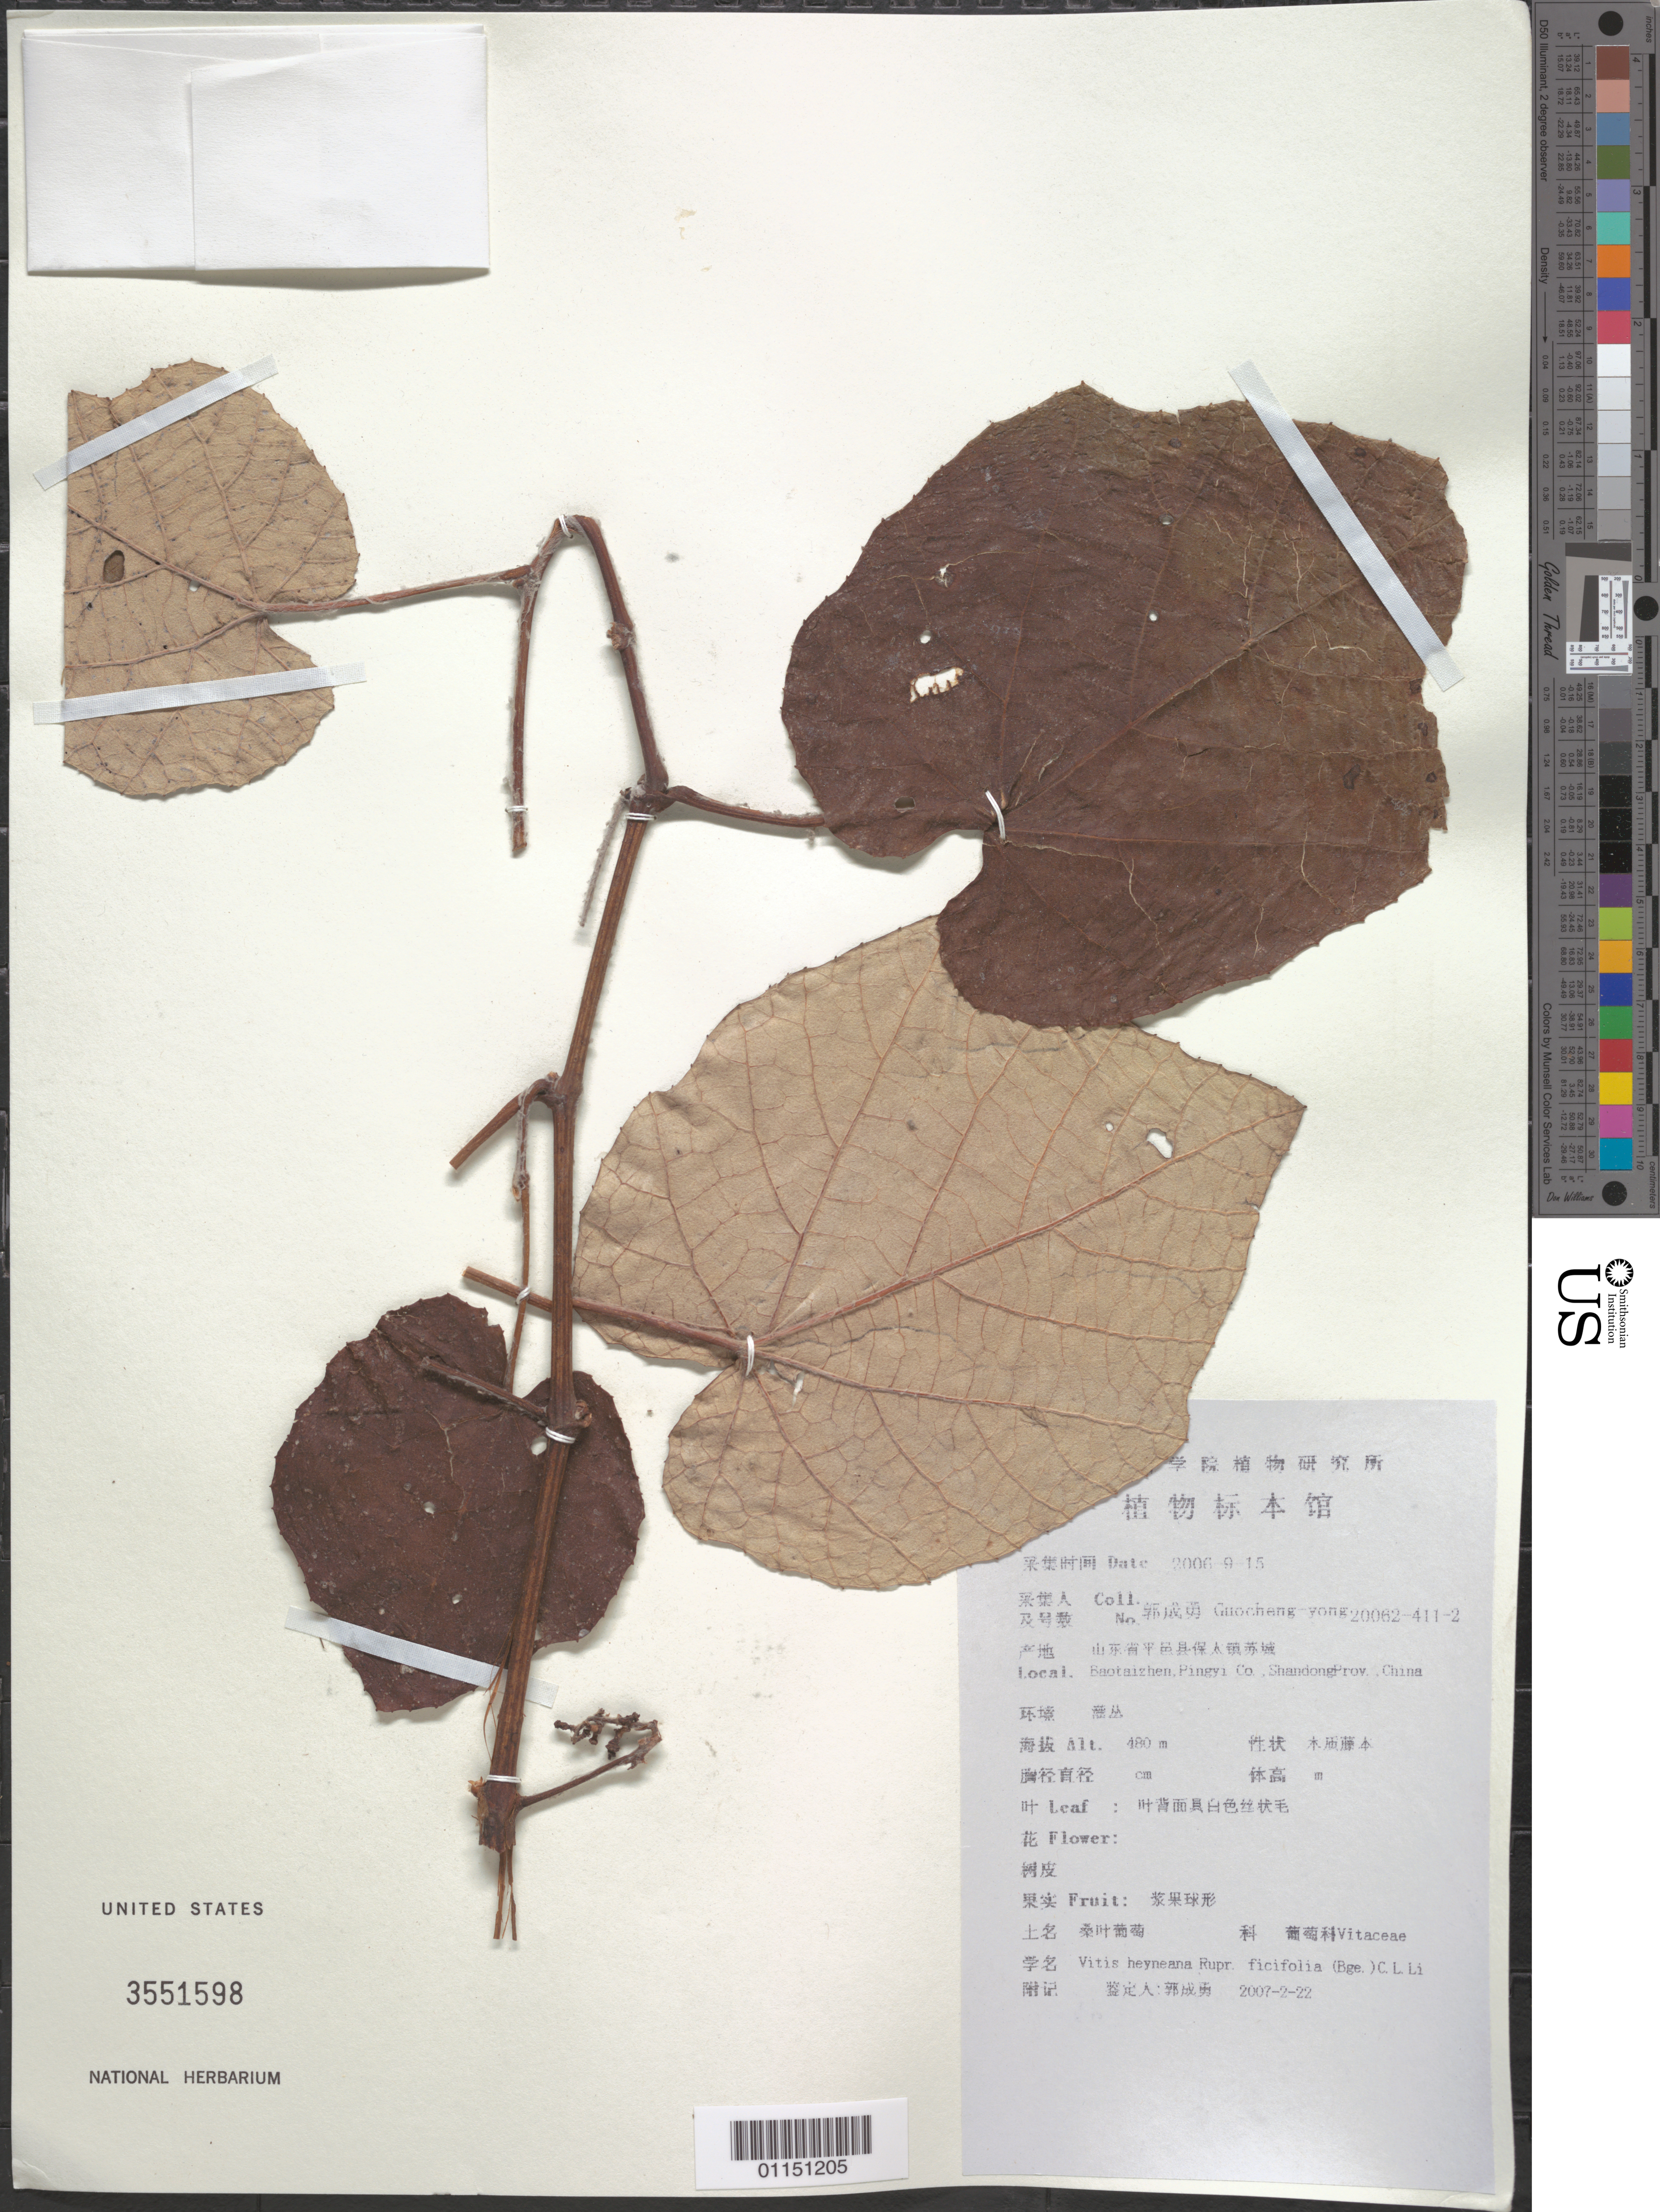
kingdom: Plantae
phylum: Tracheophyta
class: Magnoliopsida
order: Vitales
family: Vitaceae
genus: Vitis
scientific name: Vitis heyneana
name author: A. Roem. & Schult.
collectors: Guo cheng-yong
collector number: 20062-411-2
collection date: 2006-09-15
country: China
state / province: Shandong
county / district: Pingyi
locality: Baotaizhen.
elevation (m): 480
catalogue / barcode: US 3551598